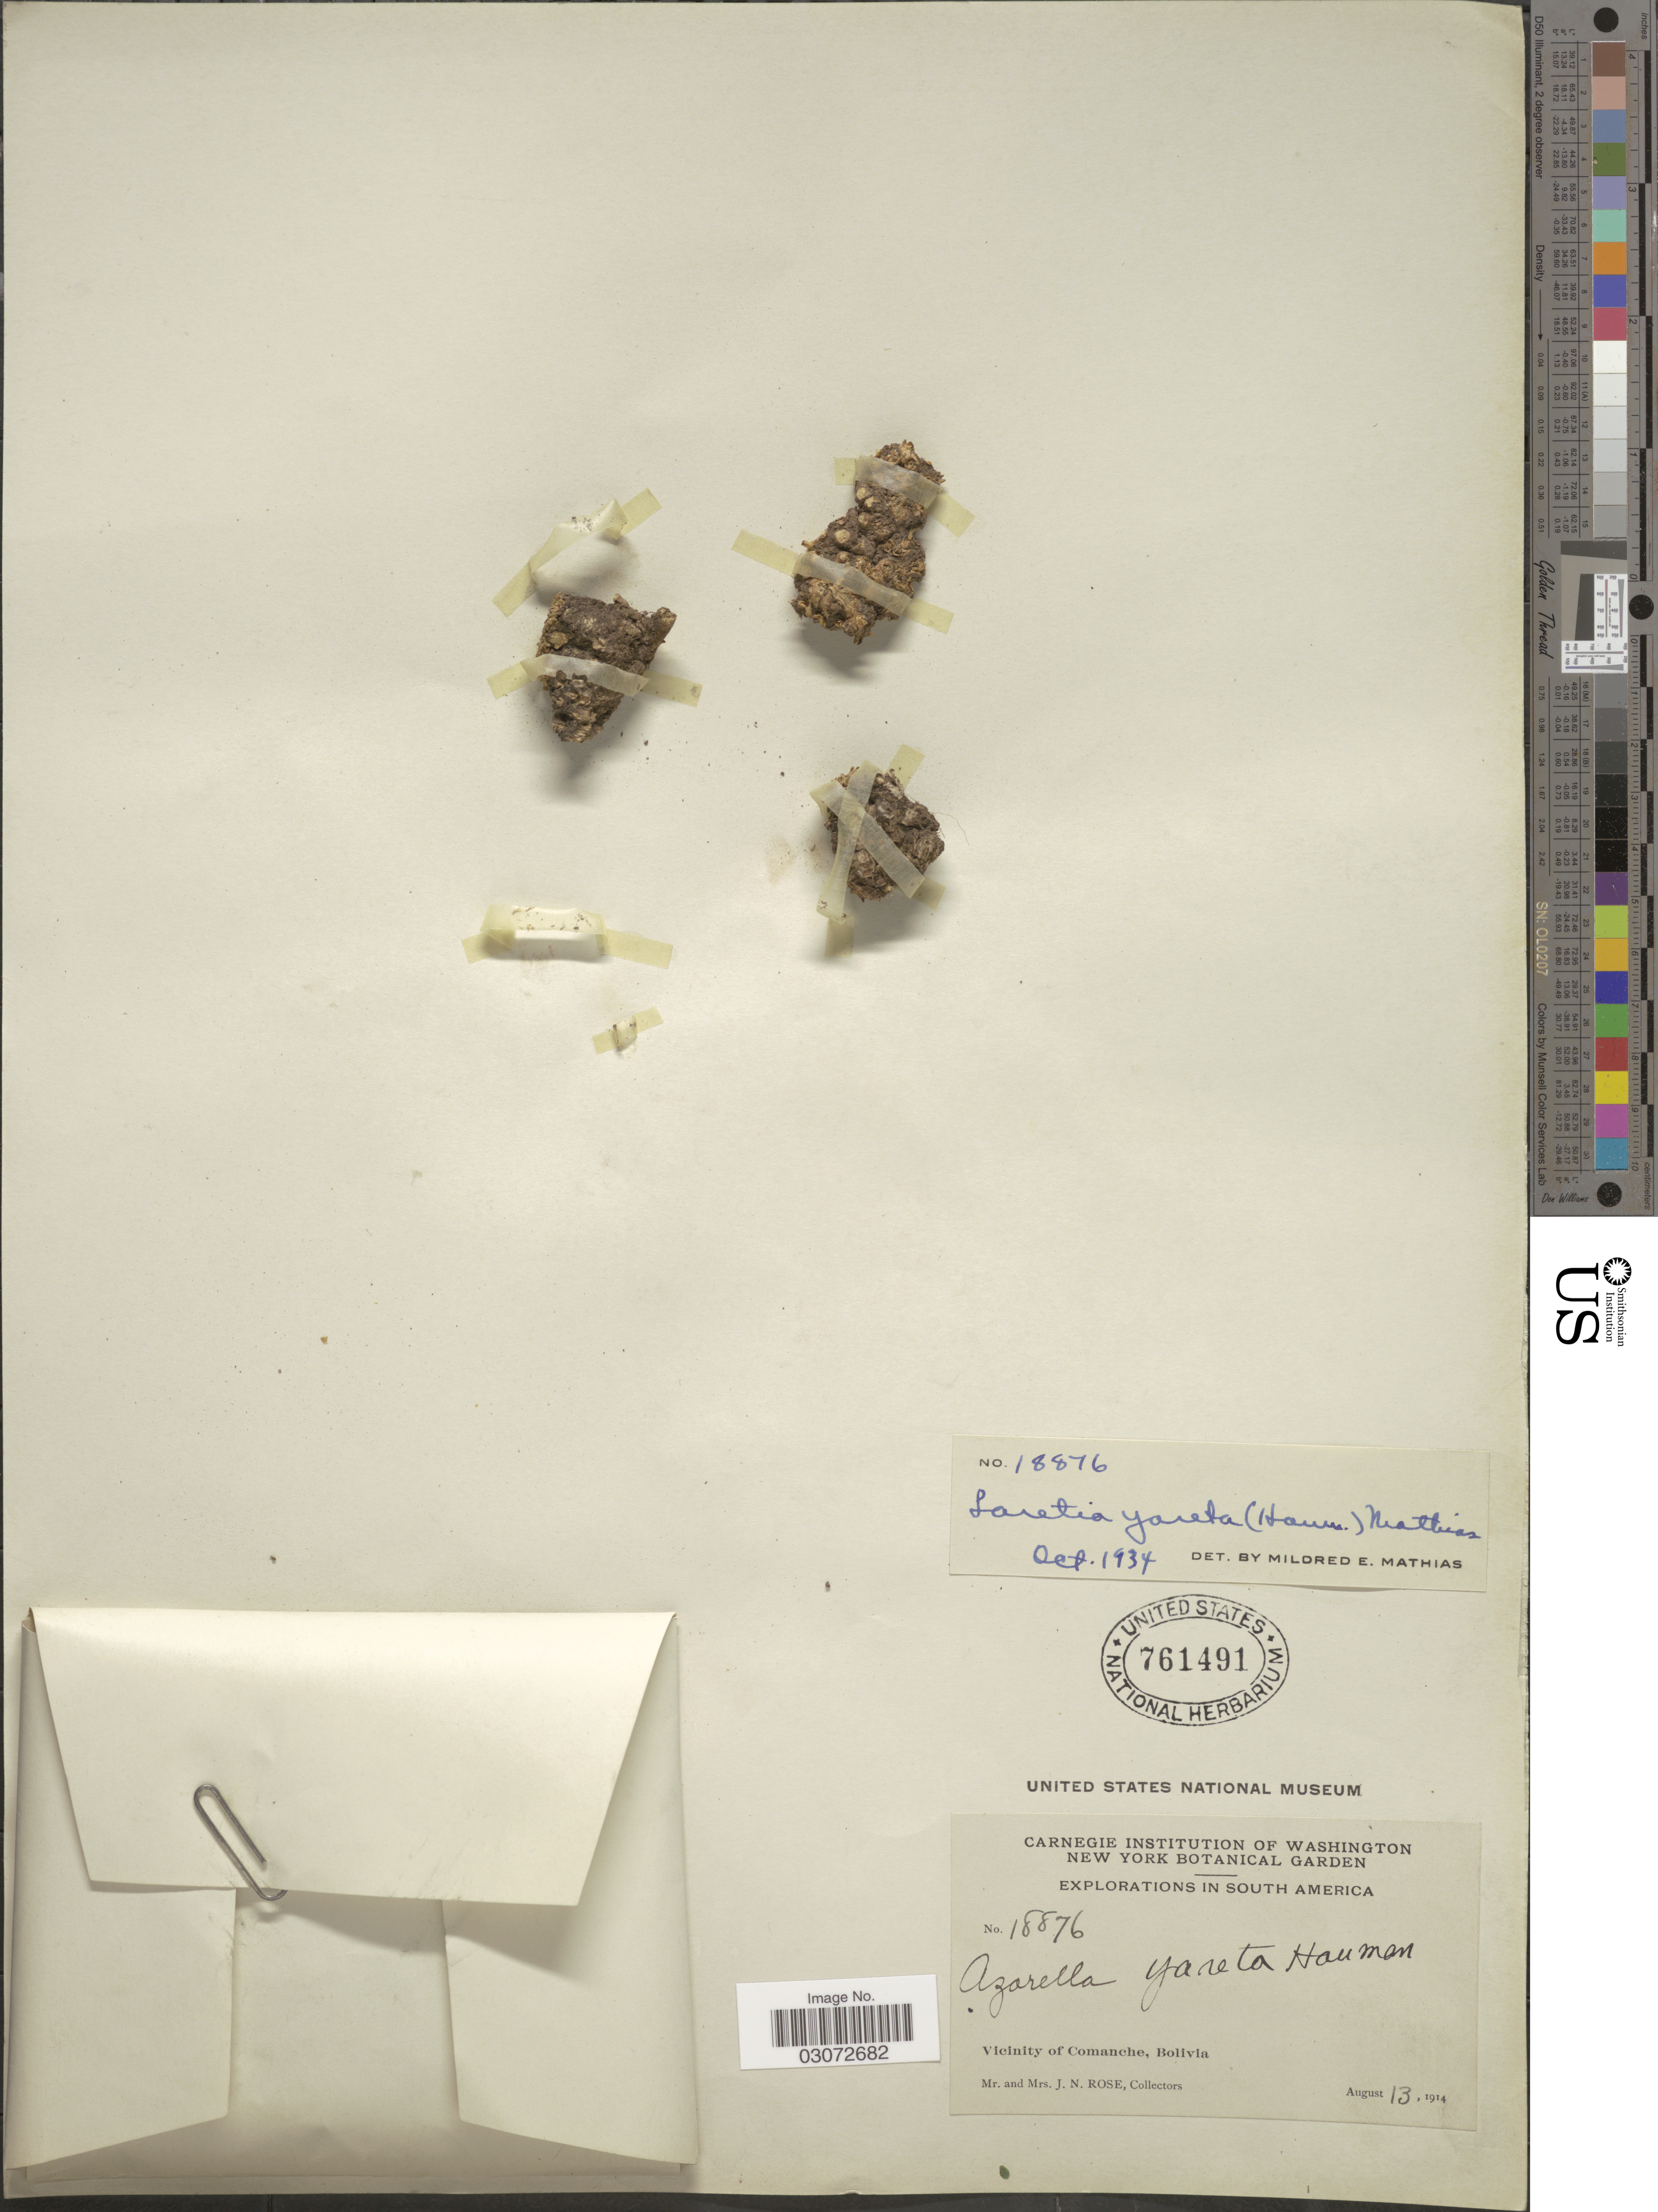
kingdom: Plantae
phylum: Tracheophyta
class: Magnoliopsida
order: Apiales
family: Apiaceae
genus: Azorella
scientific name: Azorella compacta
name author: Phil.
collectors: J. N. Rose & L. B. Rose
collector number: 18876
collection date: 1914-08-13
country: Bolivia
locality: Vicinity of Comanche.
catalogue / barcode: US 761491